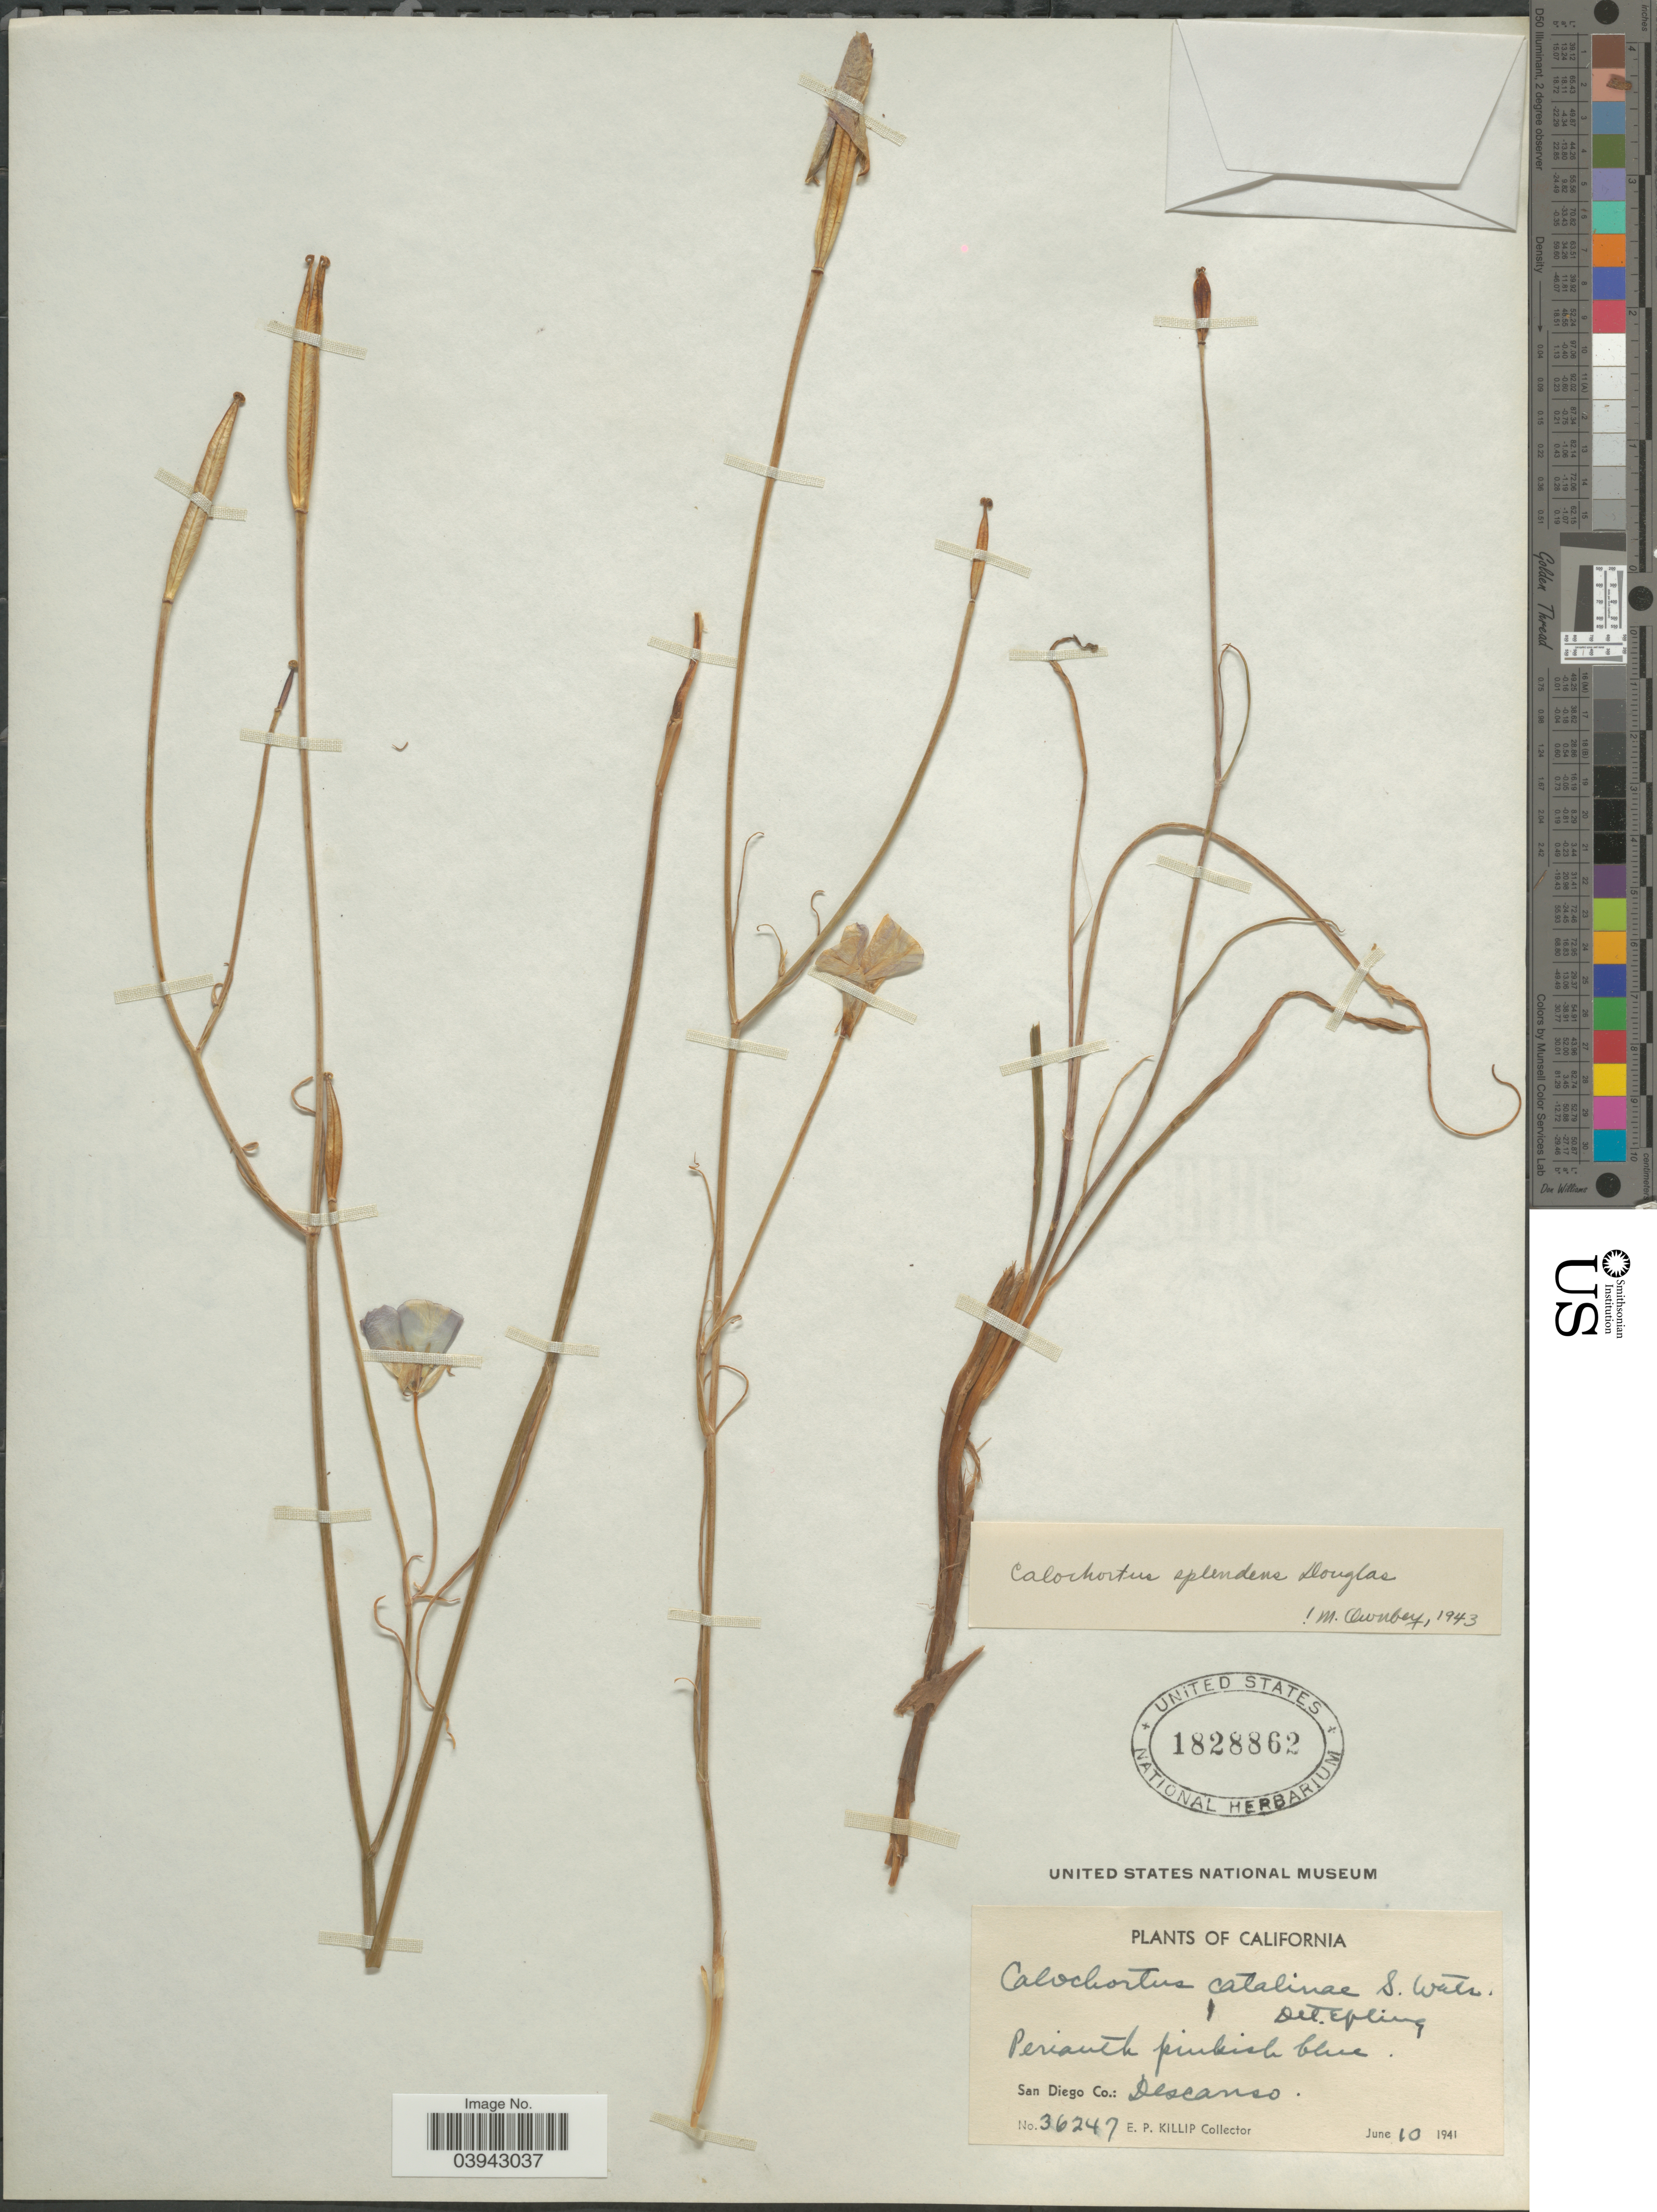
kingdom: Plantae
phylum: Tracheophyta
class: Liliopsida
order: Liliales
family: Liliaceae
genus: Calochortus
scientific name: Calochortus splendens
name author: Douglas ex Benth.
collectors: E. P. Killip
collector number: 36247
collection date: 1941-06-10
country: United States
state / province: California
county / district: San Diego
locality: San Diego Co.: Descanso.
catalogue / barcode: US 1828862